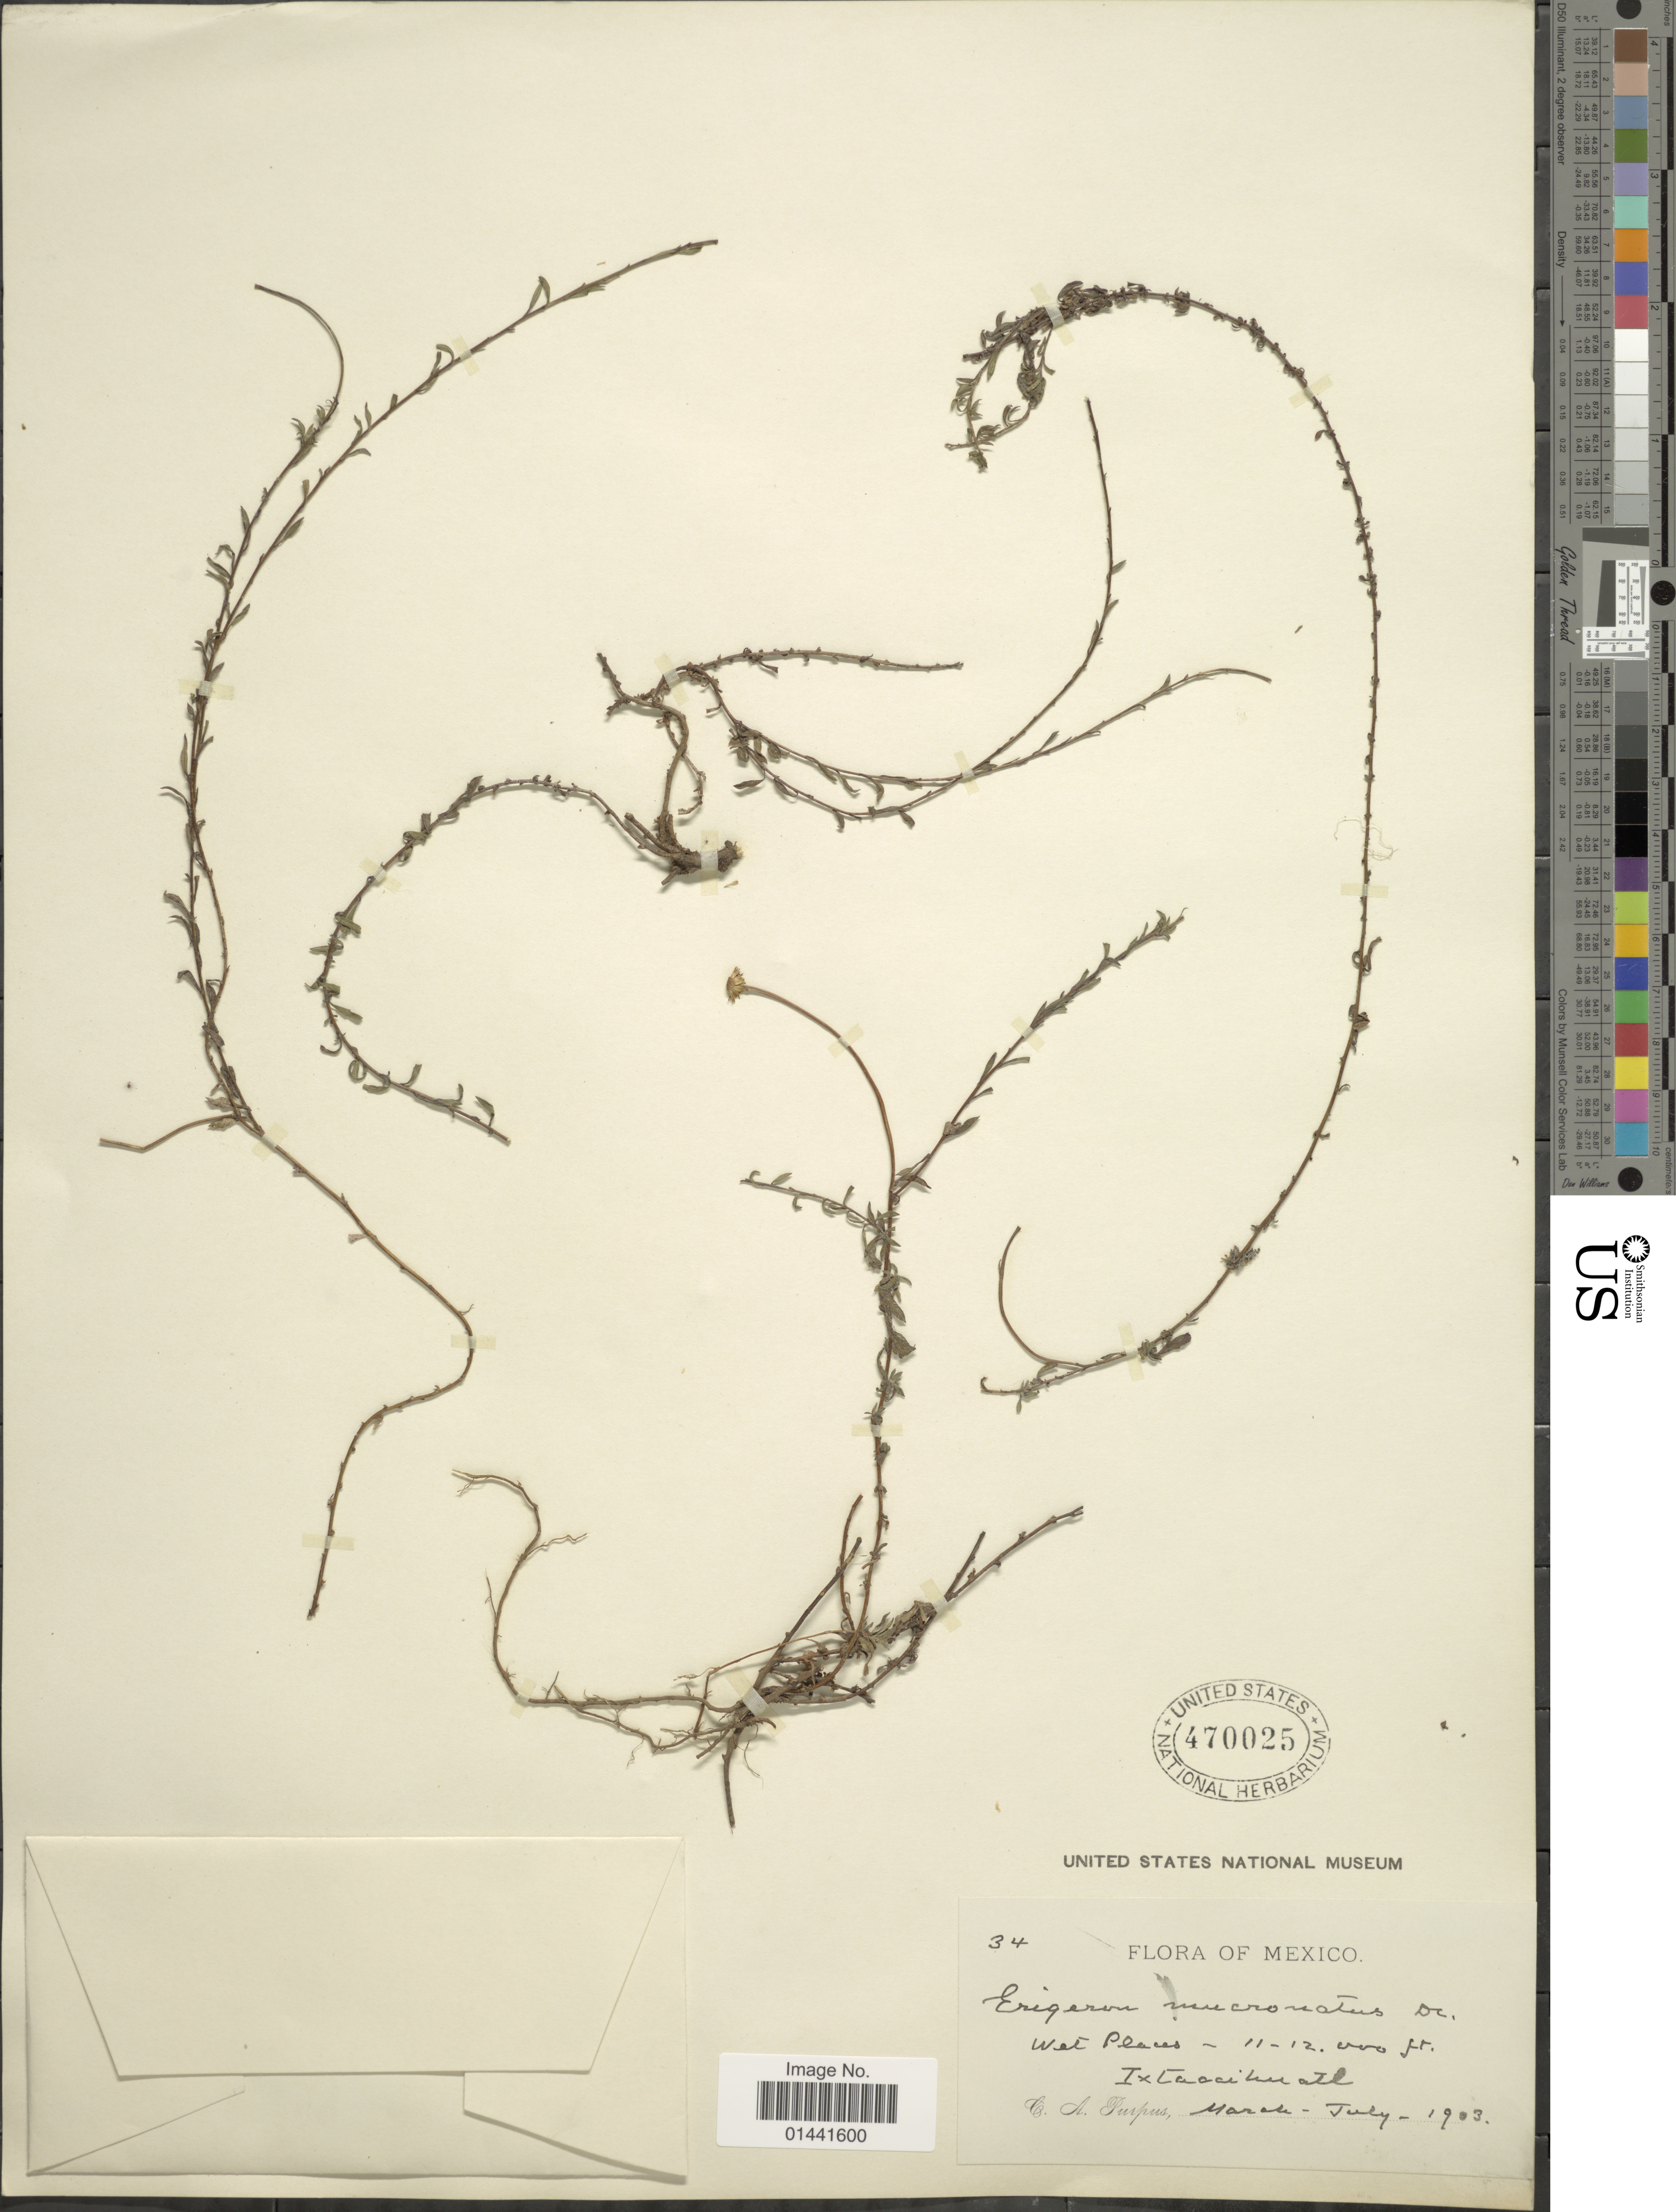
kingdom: Plantae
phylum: Tracheophyta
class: Magnoliopsida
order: Asterales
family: Asteraceae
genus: Erigeron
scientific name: Erigeron karvinskianus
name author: DC.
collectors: C. A. Purpus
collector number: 34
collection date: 1903-03/1903-07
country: Mexico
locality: Wet places, Ixtaccihuatl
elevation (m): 3353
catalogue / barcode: US 470025